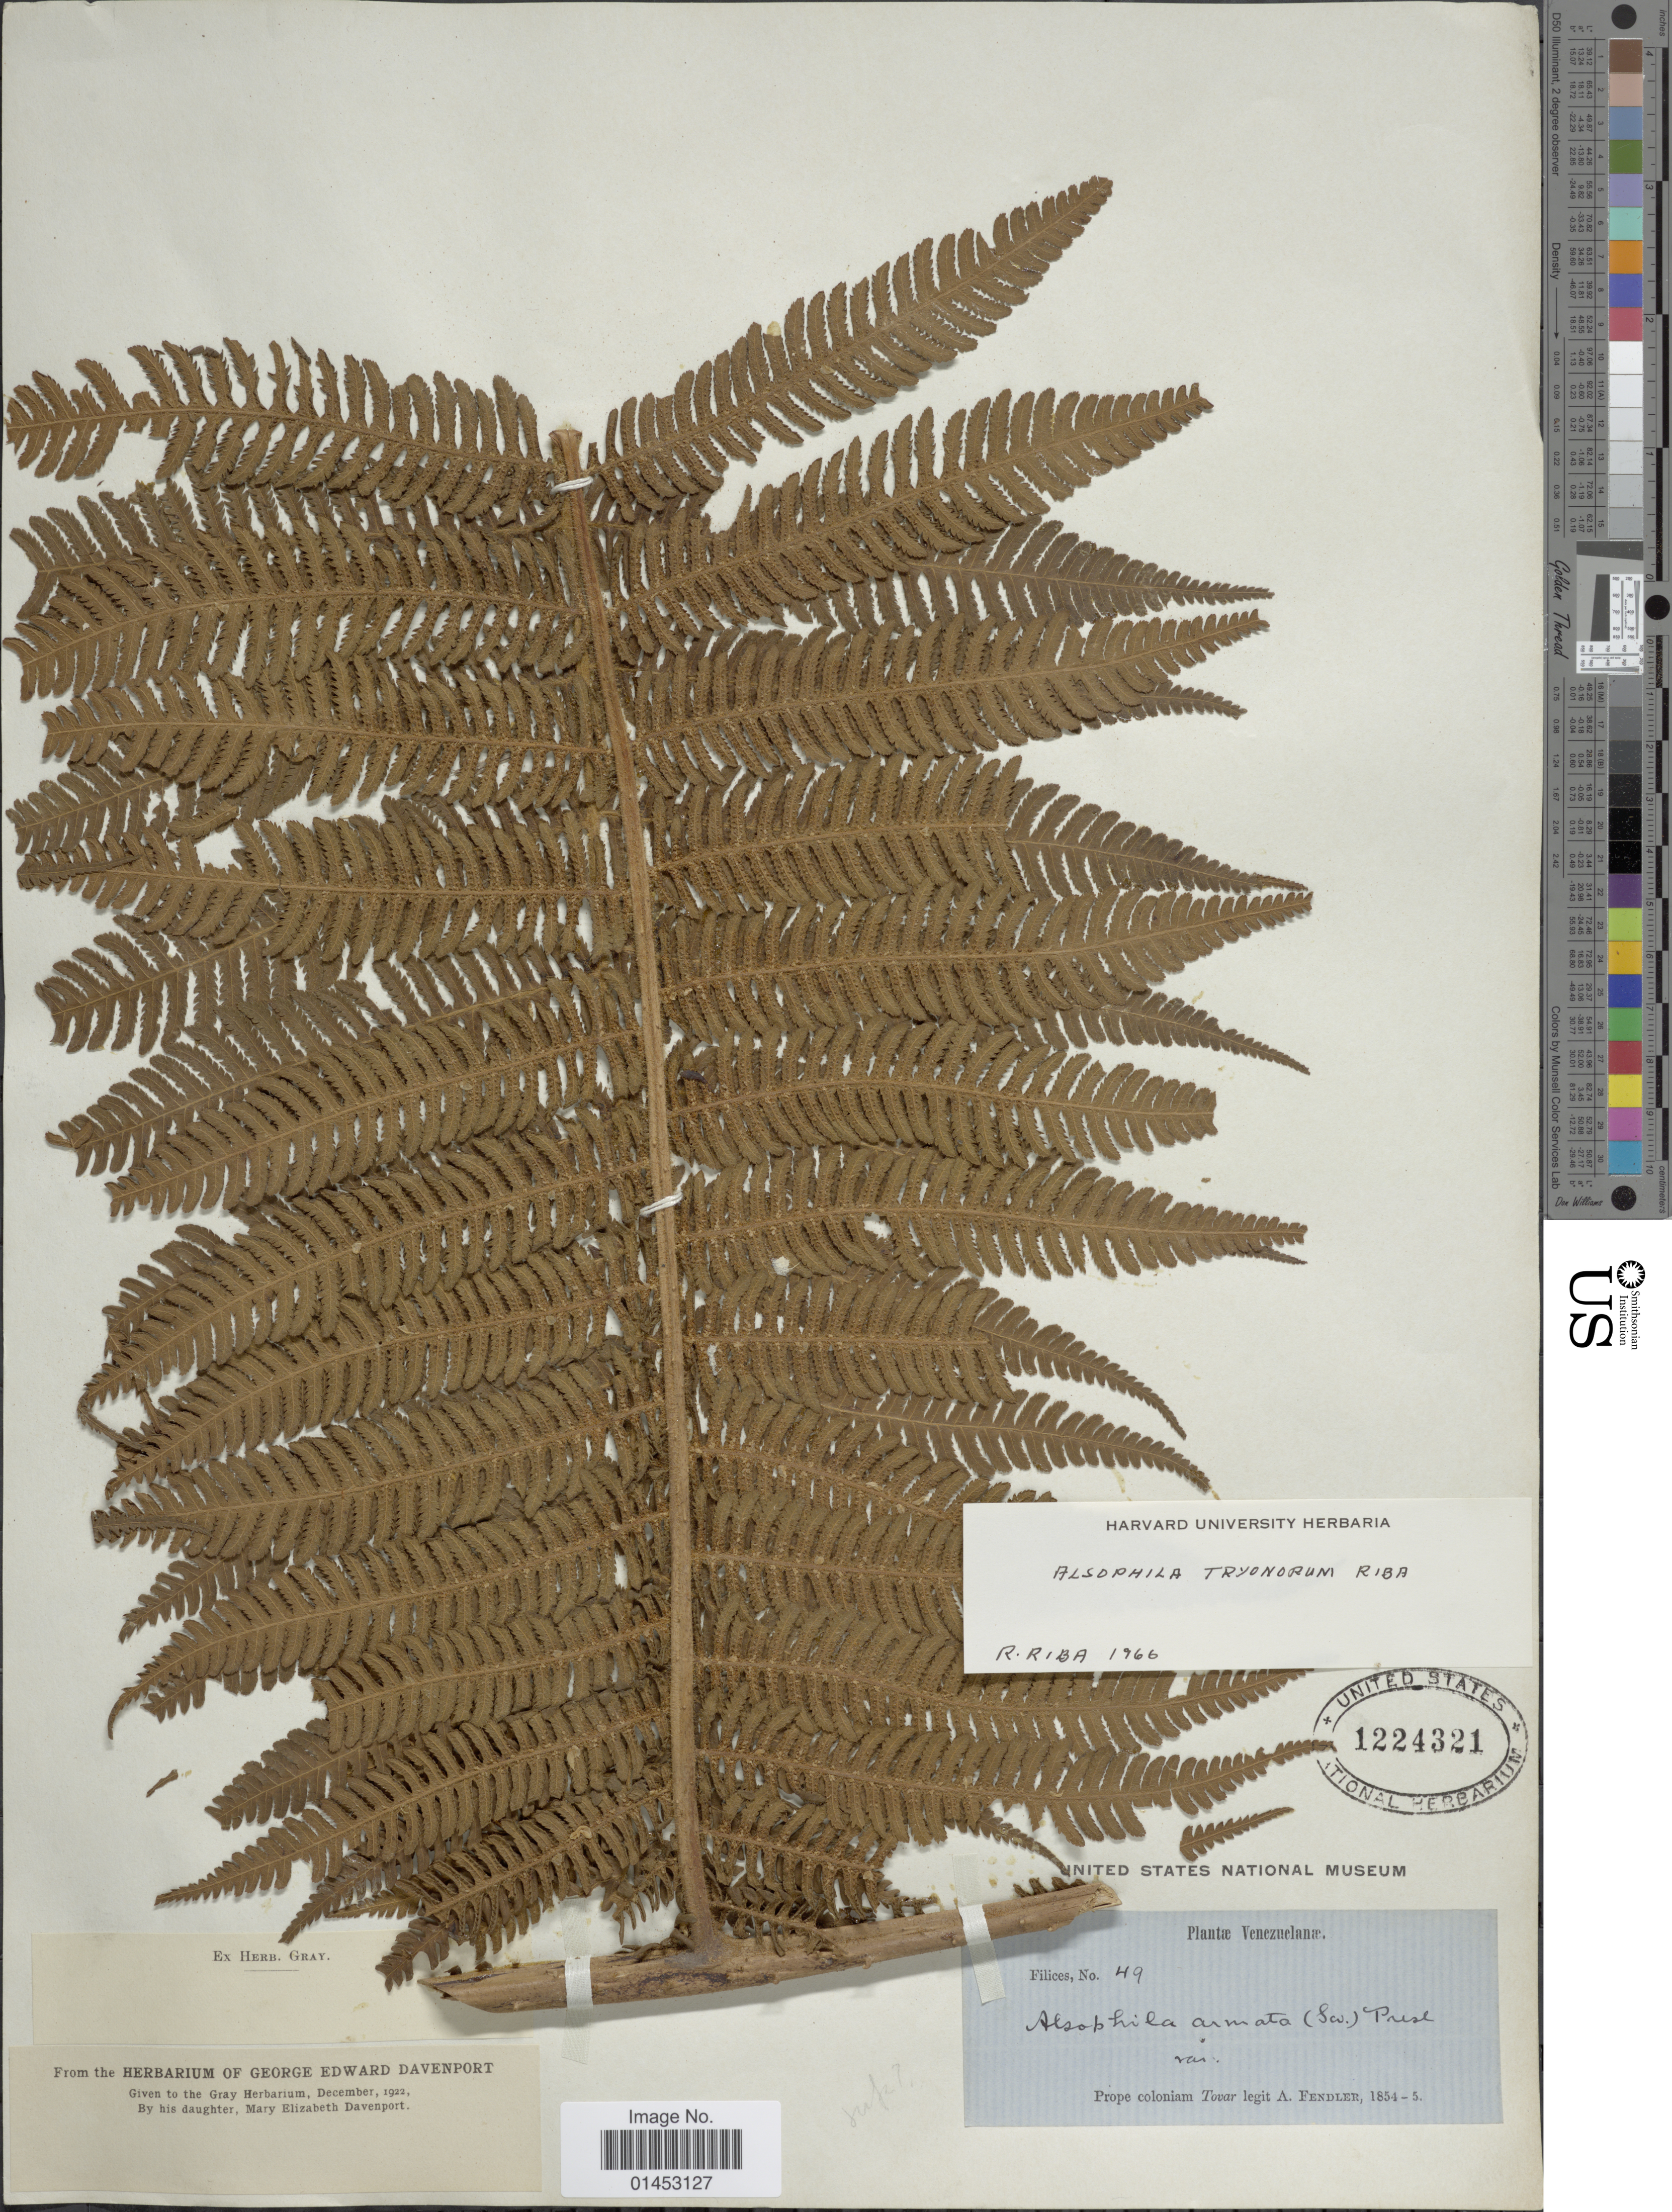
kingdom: Plantae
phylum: Tracheophyta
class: Polypodiopsida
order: Cyatheales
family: Cyatheaceae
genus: Cyathea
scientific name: Cyathea tryonorum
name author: (Riba) Lellinger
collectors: A. Fendler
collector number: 49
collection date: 1854/1855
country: Venezuela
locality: Prope coloniam Tovar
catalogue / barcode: US 1224321